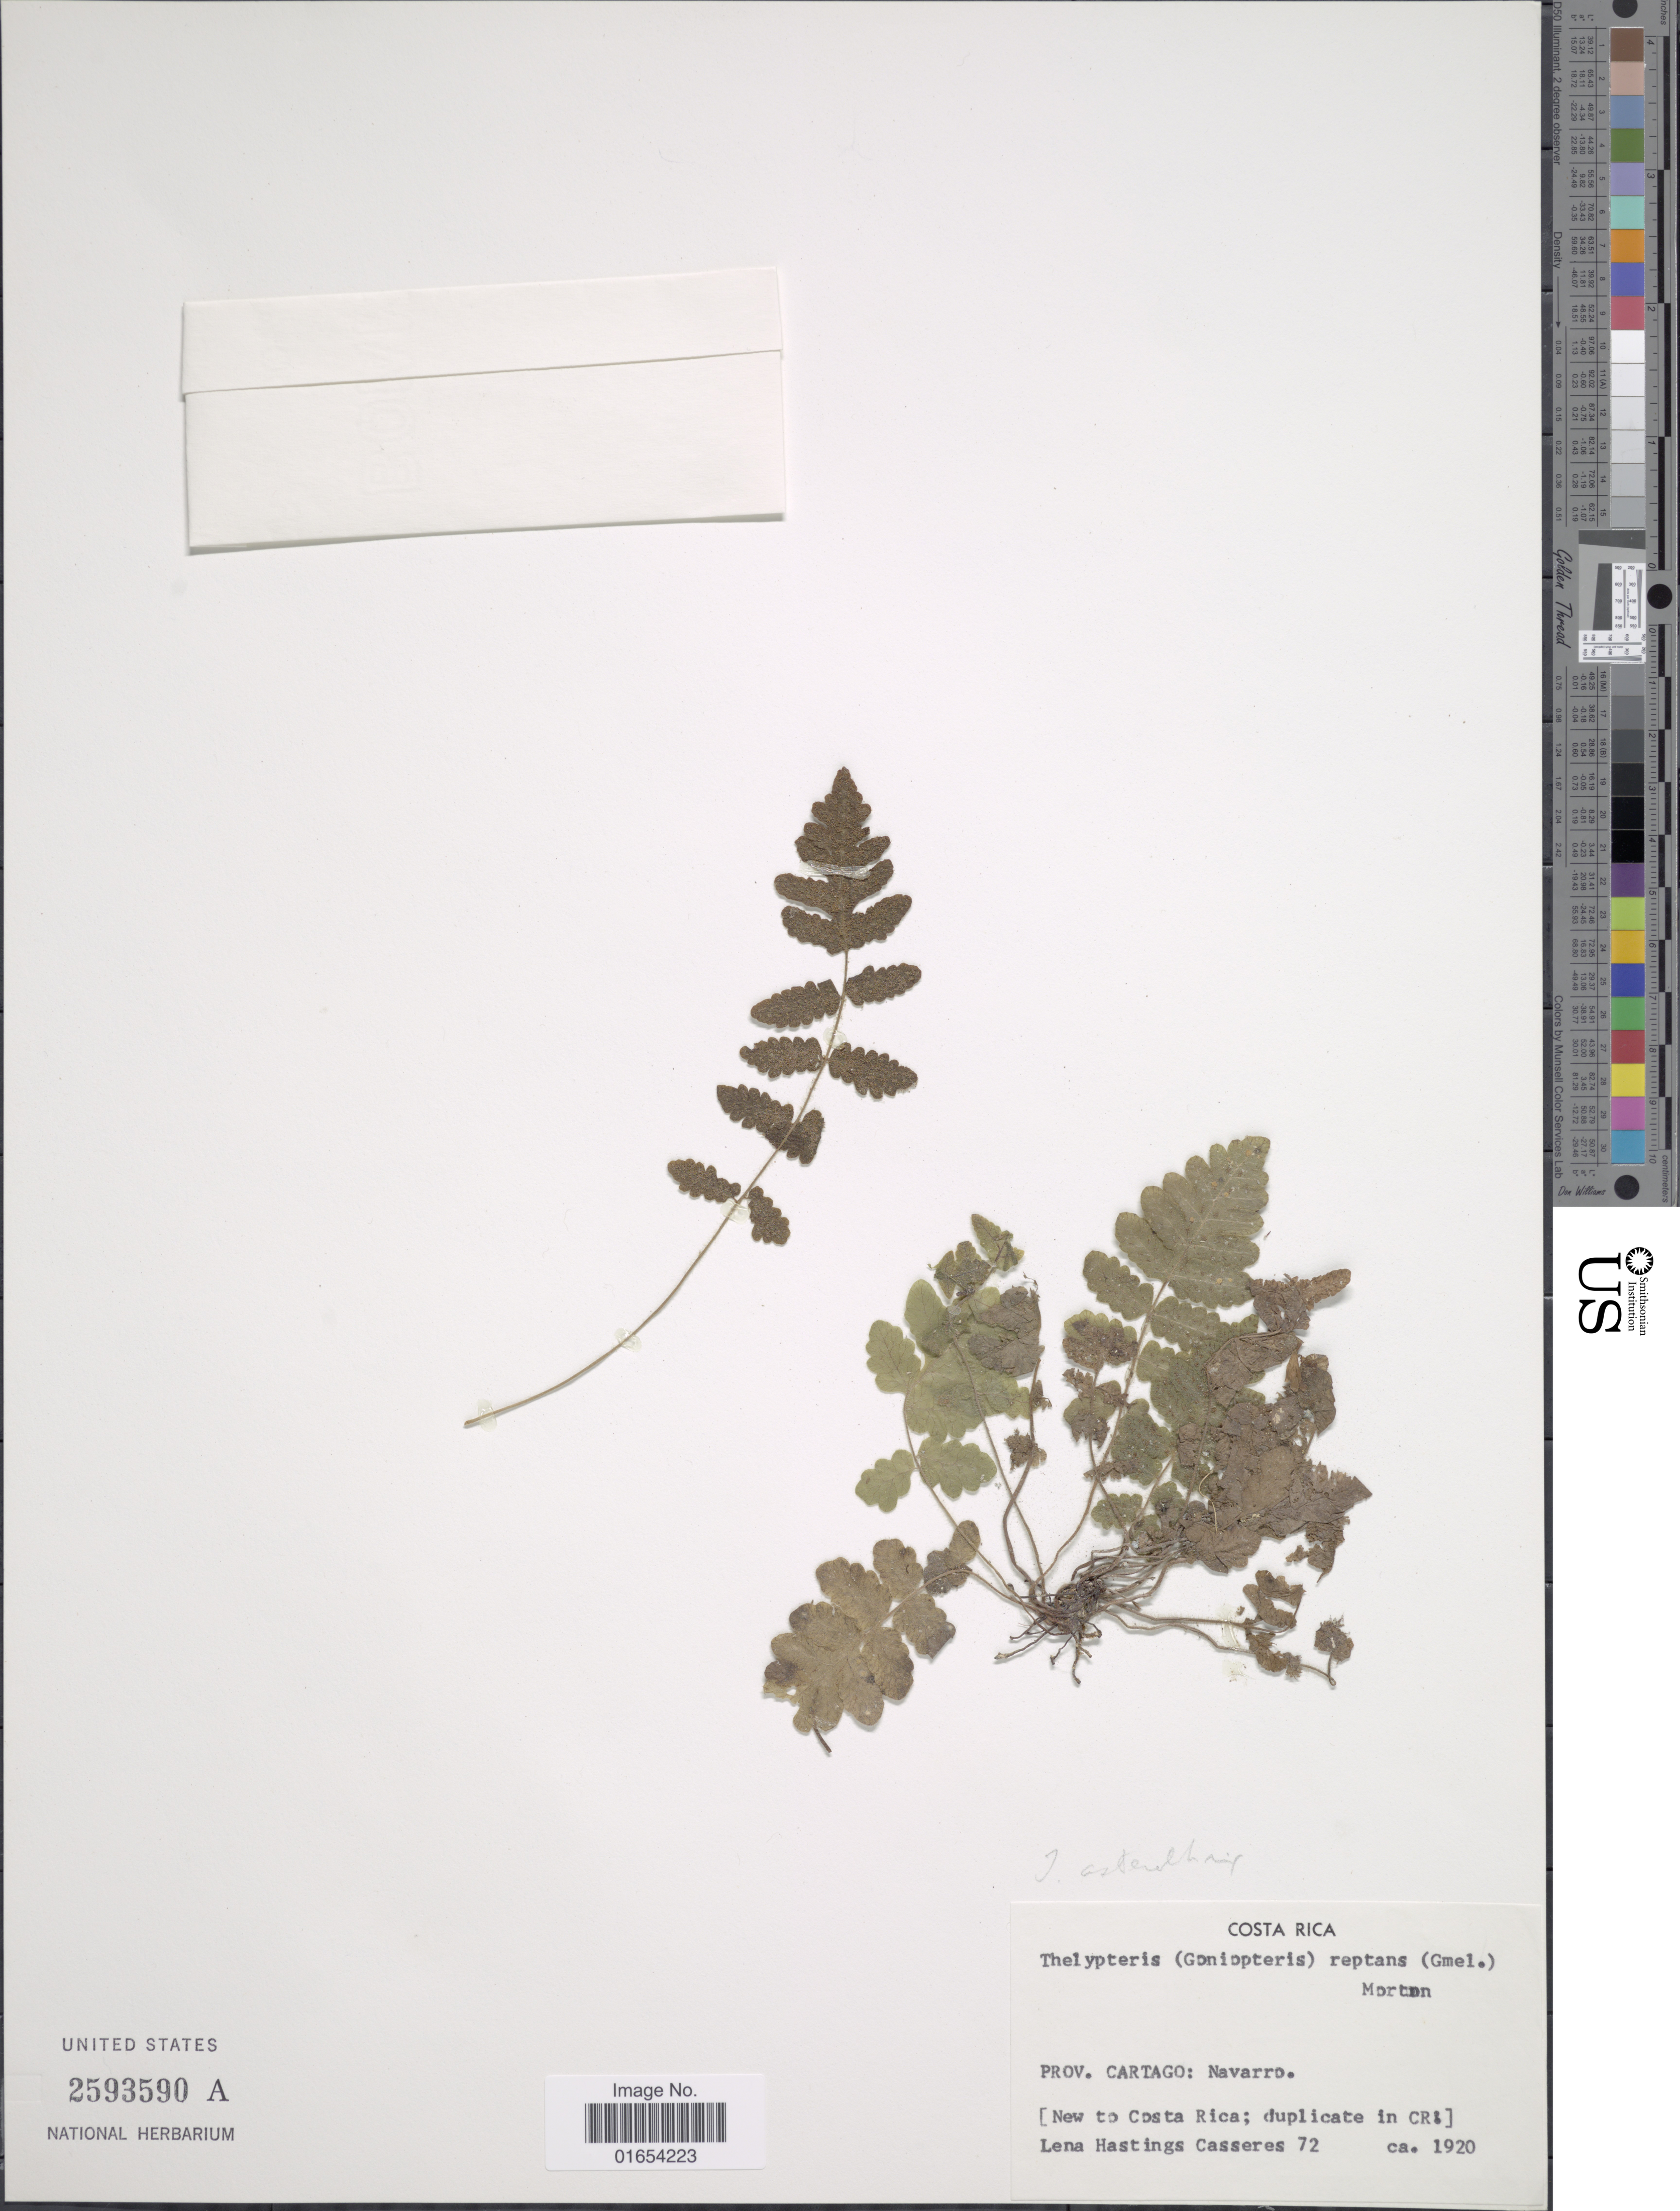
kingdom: Plantae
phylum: Tracheophyta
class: Polypodiopsida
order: Polypodiales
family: Thelypteridaceae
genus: Goniopteris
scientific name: Goniopteris pellita (Willd.) comb. nov., ined 2015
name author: (Willd.)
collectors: H. Casseres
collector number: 72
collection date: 1920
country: Costa Rica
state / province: Cartago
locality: Navarro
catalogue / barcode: US 2593590A